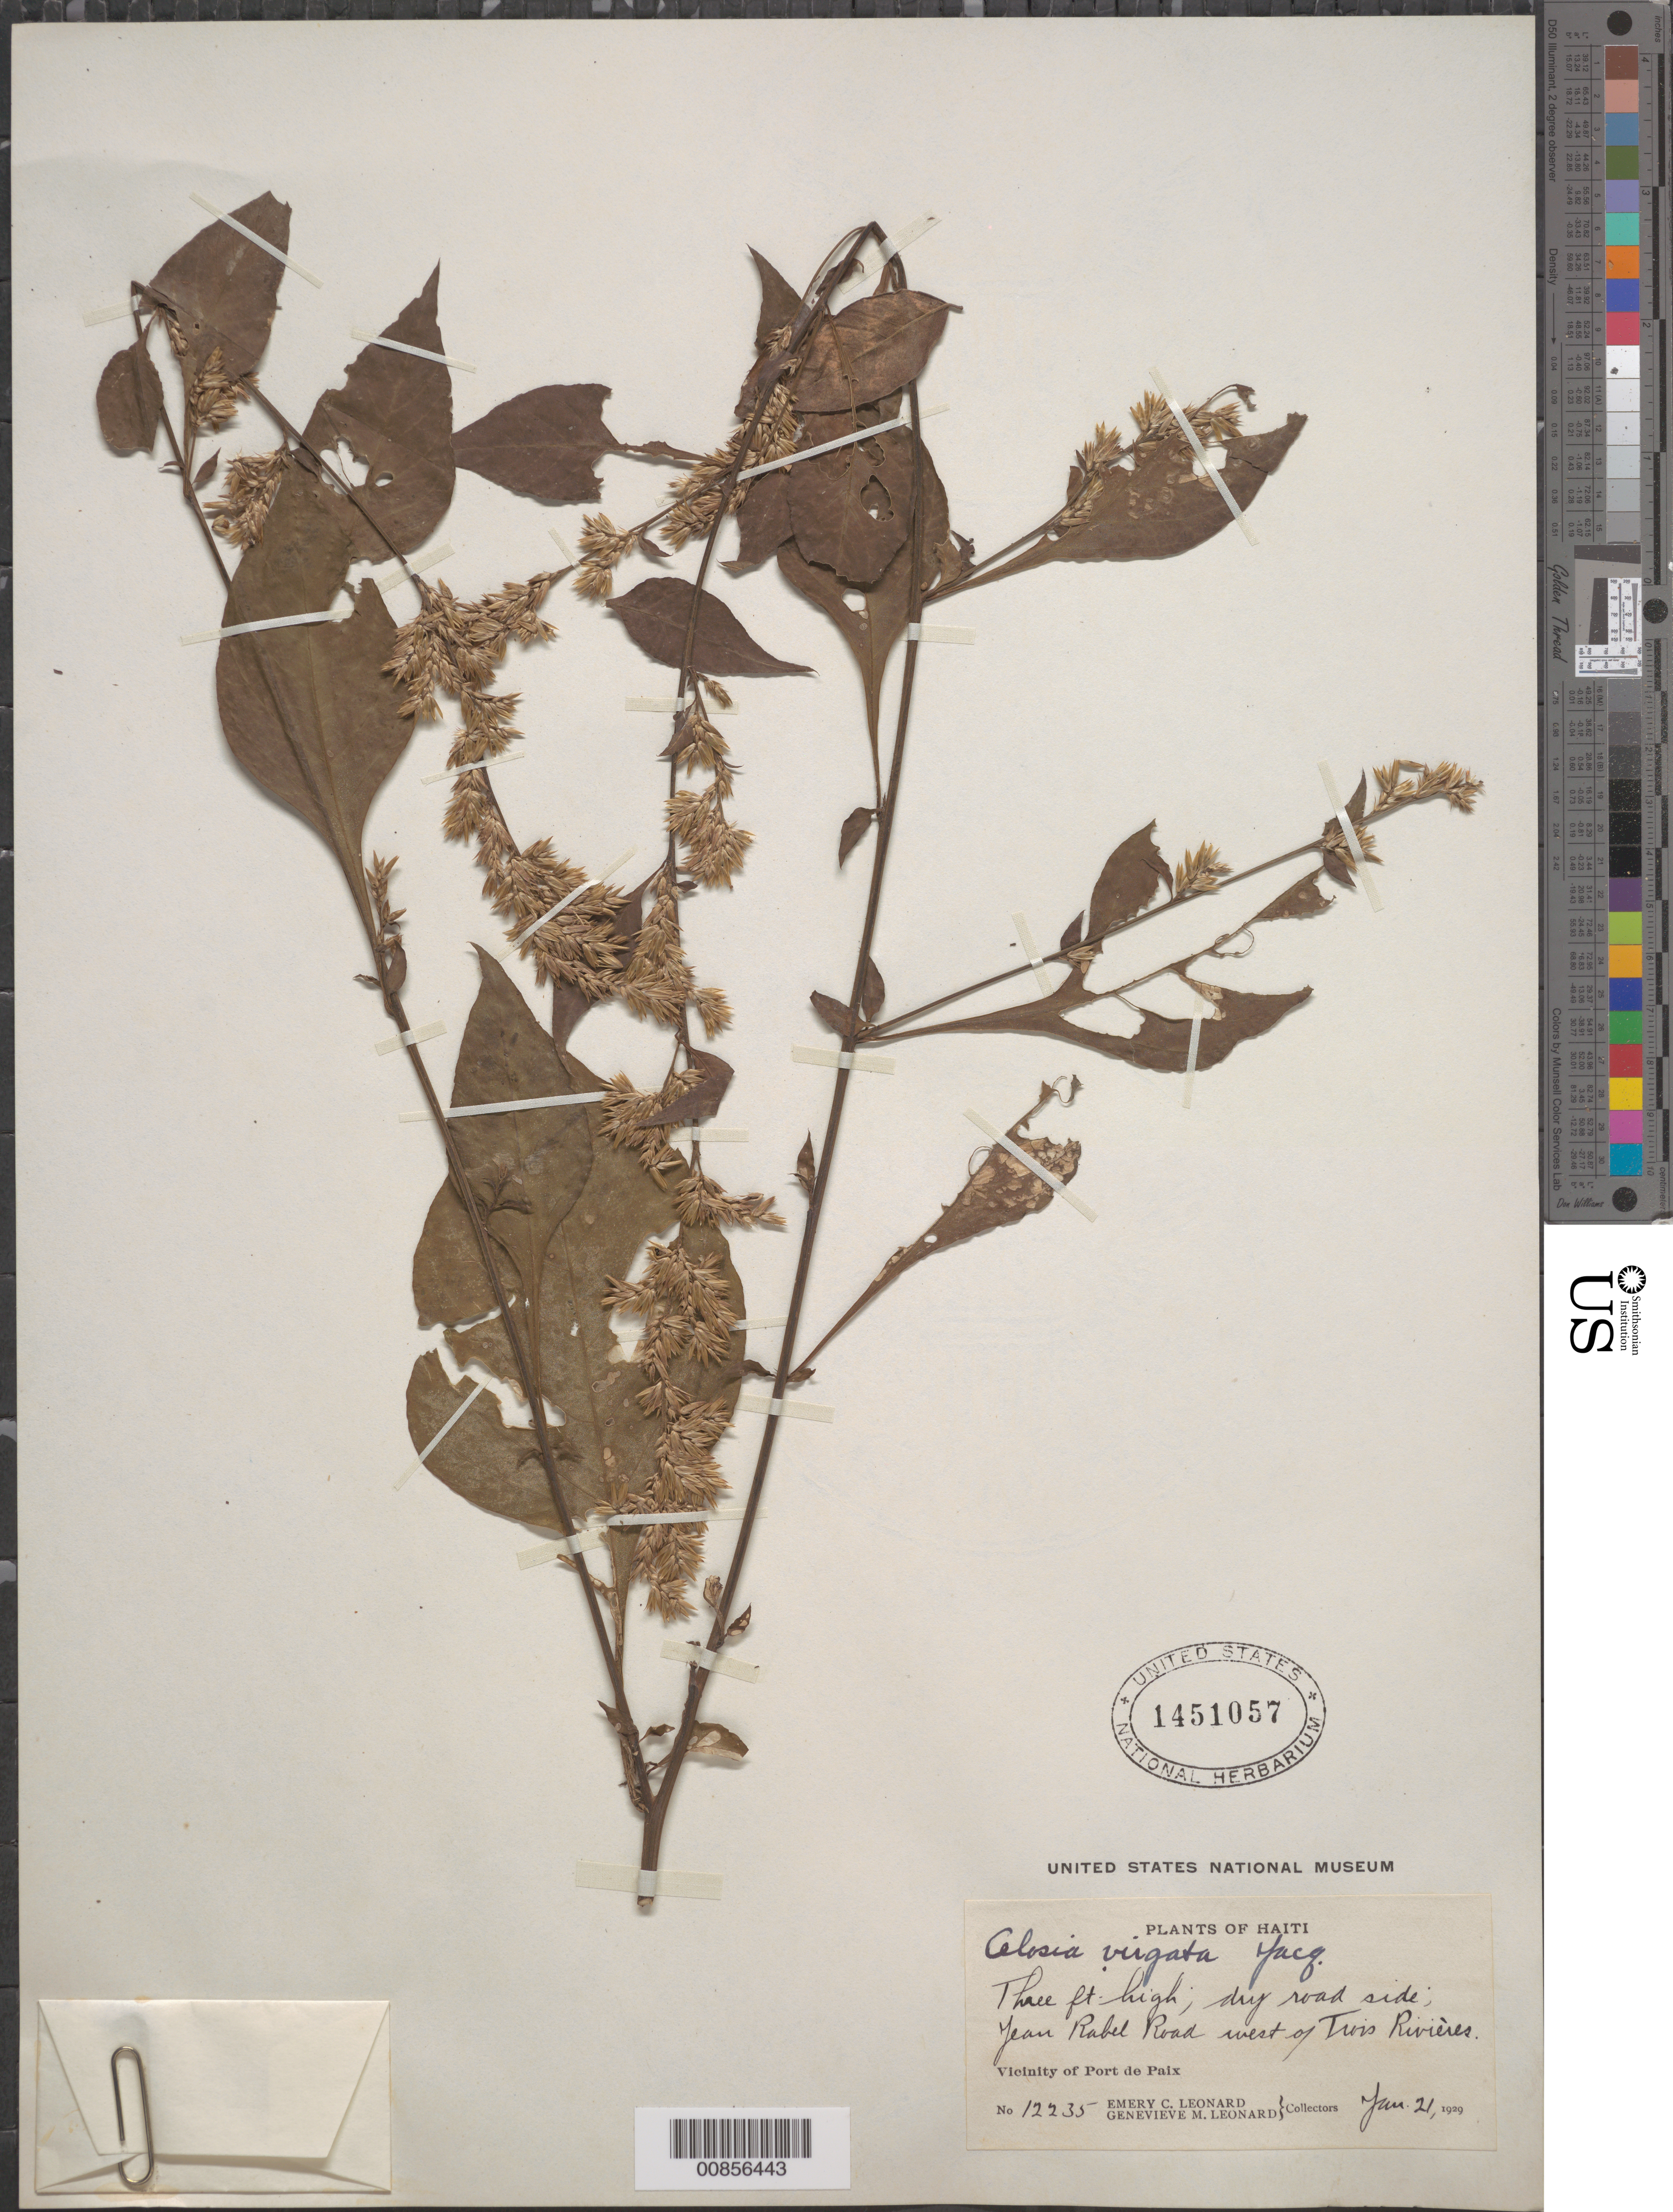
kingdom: Plantae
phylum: Tracheophyta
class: Magnoliopsida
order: Caryophyllales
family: Amaranthaceae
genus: Celosia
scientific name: Celosia virgata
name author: Jacq.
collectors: E. C. Leonard & G. M. Leonard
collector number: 12235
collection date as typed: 21 Jan 1929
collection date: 1929-01-21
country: Haiti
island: Hispaniola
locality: Vicinity of Port de Paix. Jean Rabel Road west of Trois Rivières.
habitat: Dry road side.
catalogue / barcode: US 1451057